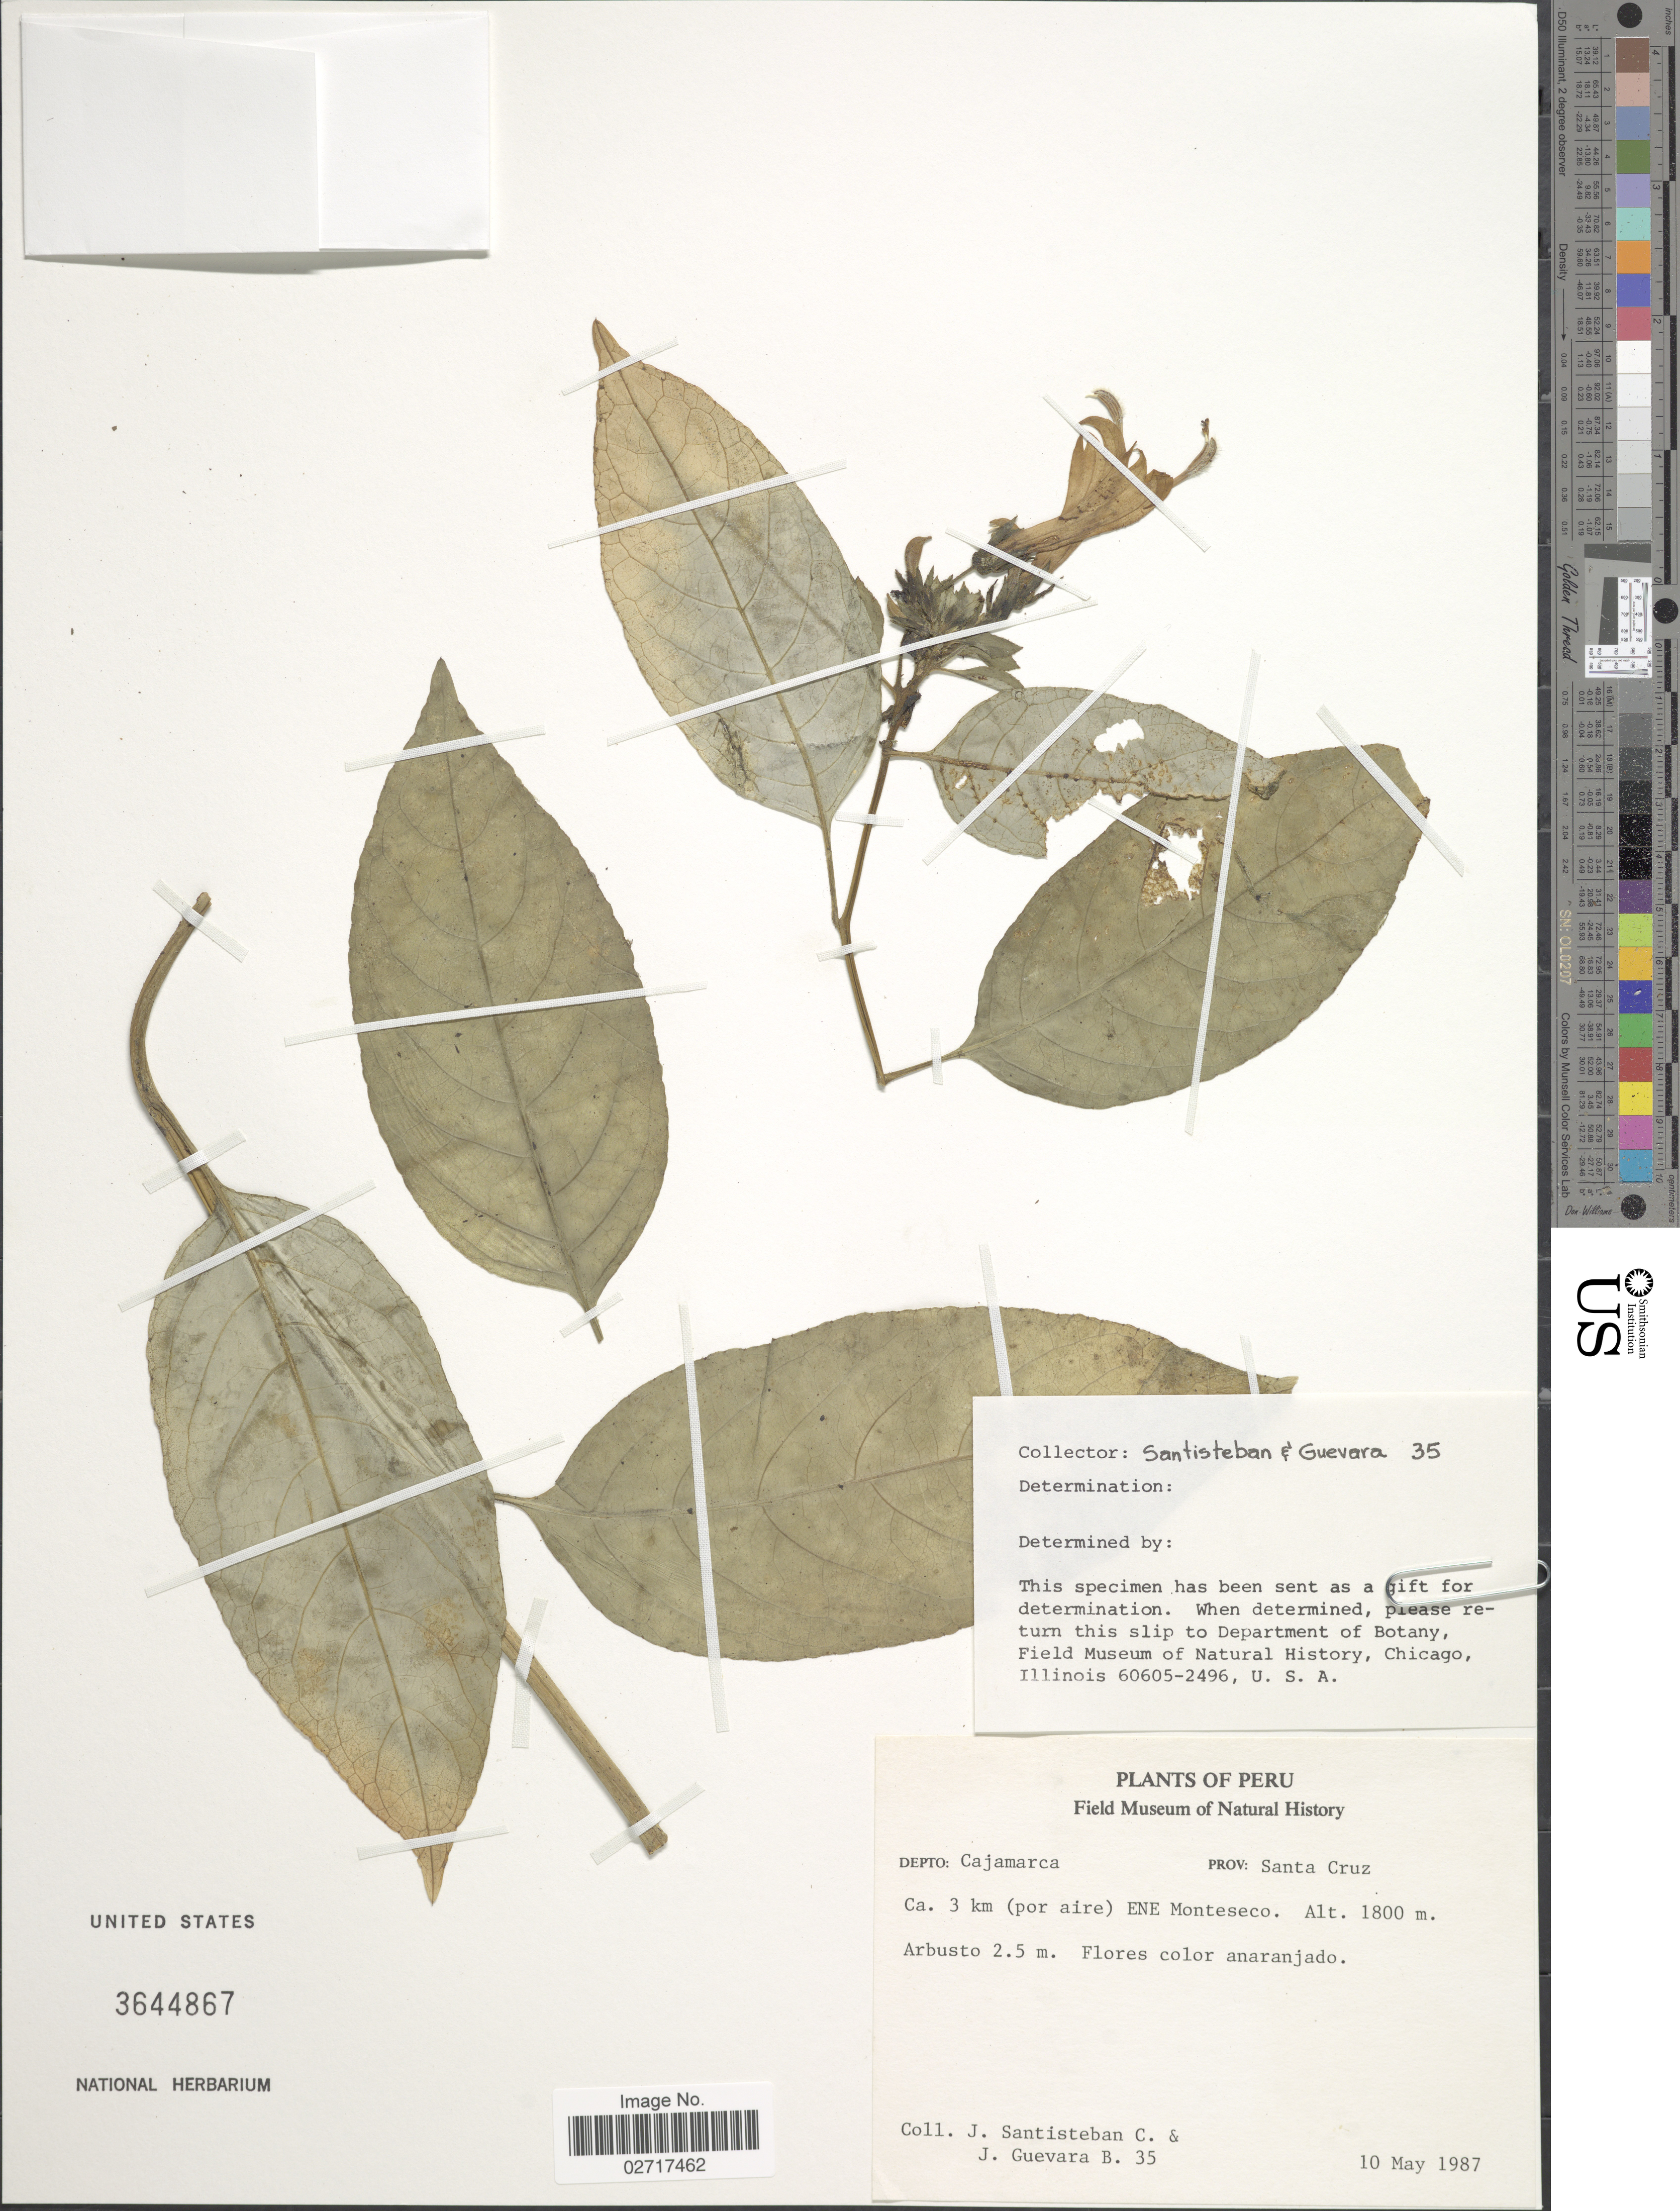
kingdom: Plantae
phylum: Tracheophyta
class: Magnoliopsida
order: Asterales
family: Campanulaceae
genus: Centropogon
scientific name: Centropogon solanifolius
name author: Benth.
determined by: Lagomarsino, L. P.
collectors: J. Santisteban C. & J. Guevara B.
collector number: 35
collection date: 1987-05-10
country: Peru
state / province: Cajamarca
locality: Depto: Cajamarca. Prov: Santa Cruz. Ca. 3 km (por aire) ENE Monteseco.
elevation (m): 1800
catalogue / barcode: US 3644867